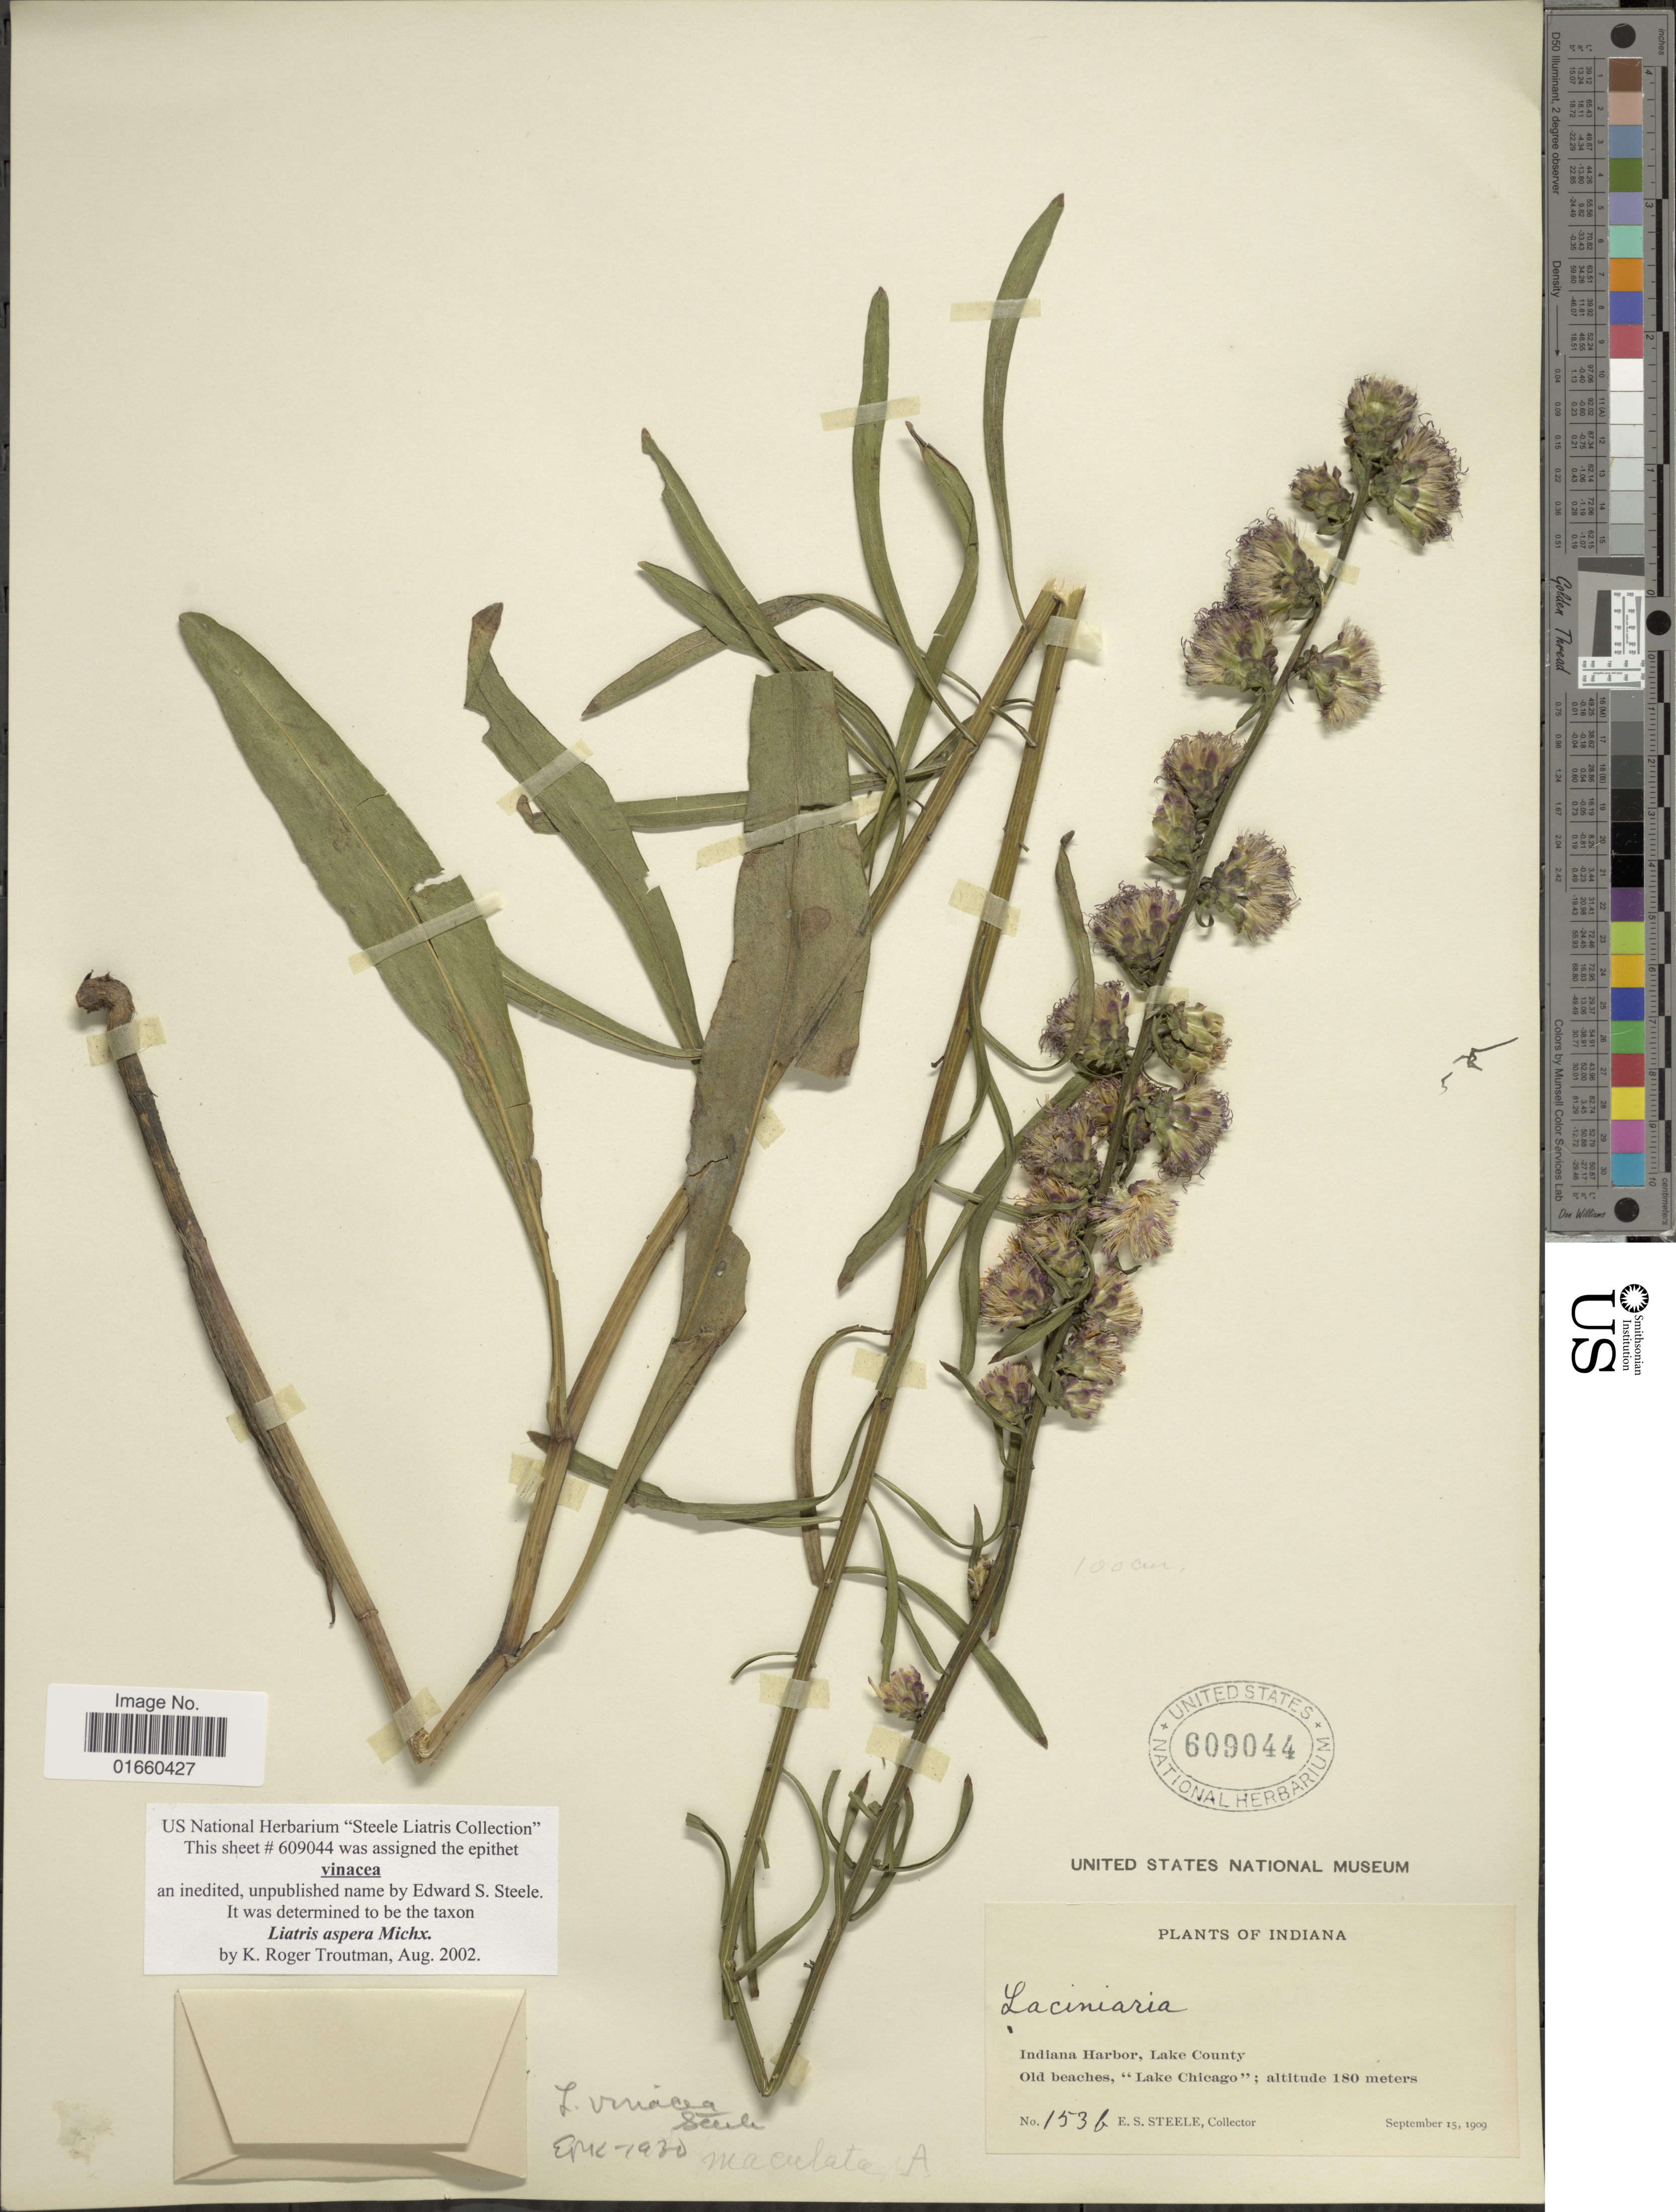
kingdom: Plantae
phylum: Tracheophyta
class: Magnoliopsida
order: Asterales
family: Asteraceae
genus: Liatris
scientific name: Liatris aspera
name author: Michx.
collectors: E. Steele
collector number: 153b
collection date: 1909-09-15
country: United States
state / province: Indiana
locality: Indiana Harbor, Lake County, Old beaches, "Lake Chicago"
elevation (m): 180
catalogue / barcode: US 60904